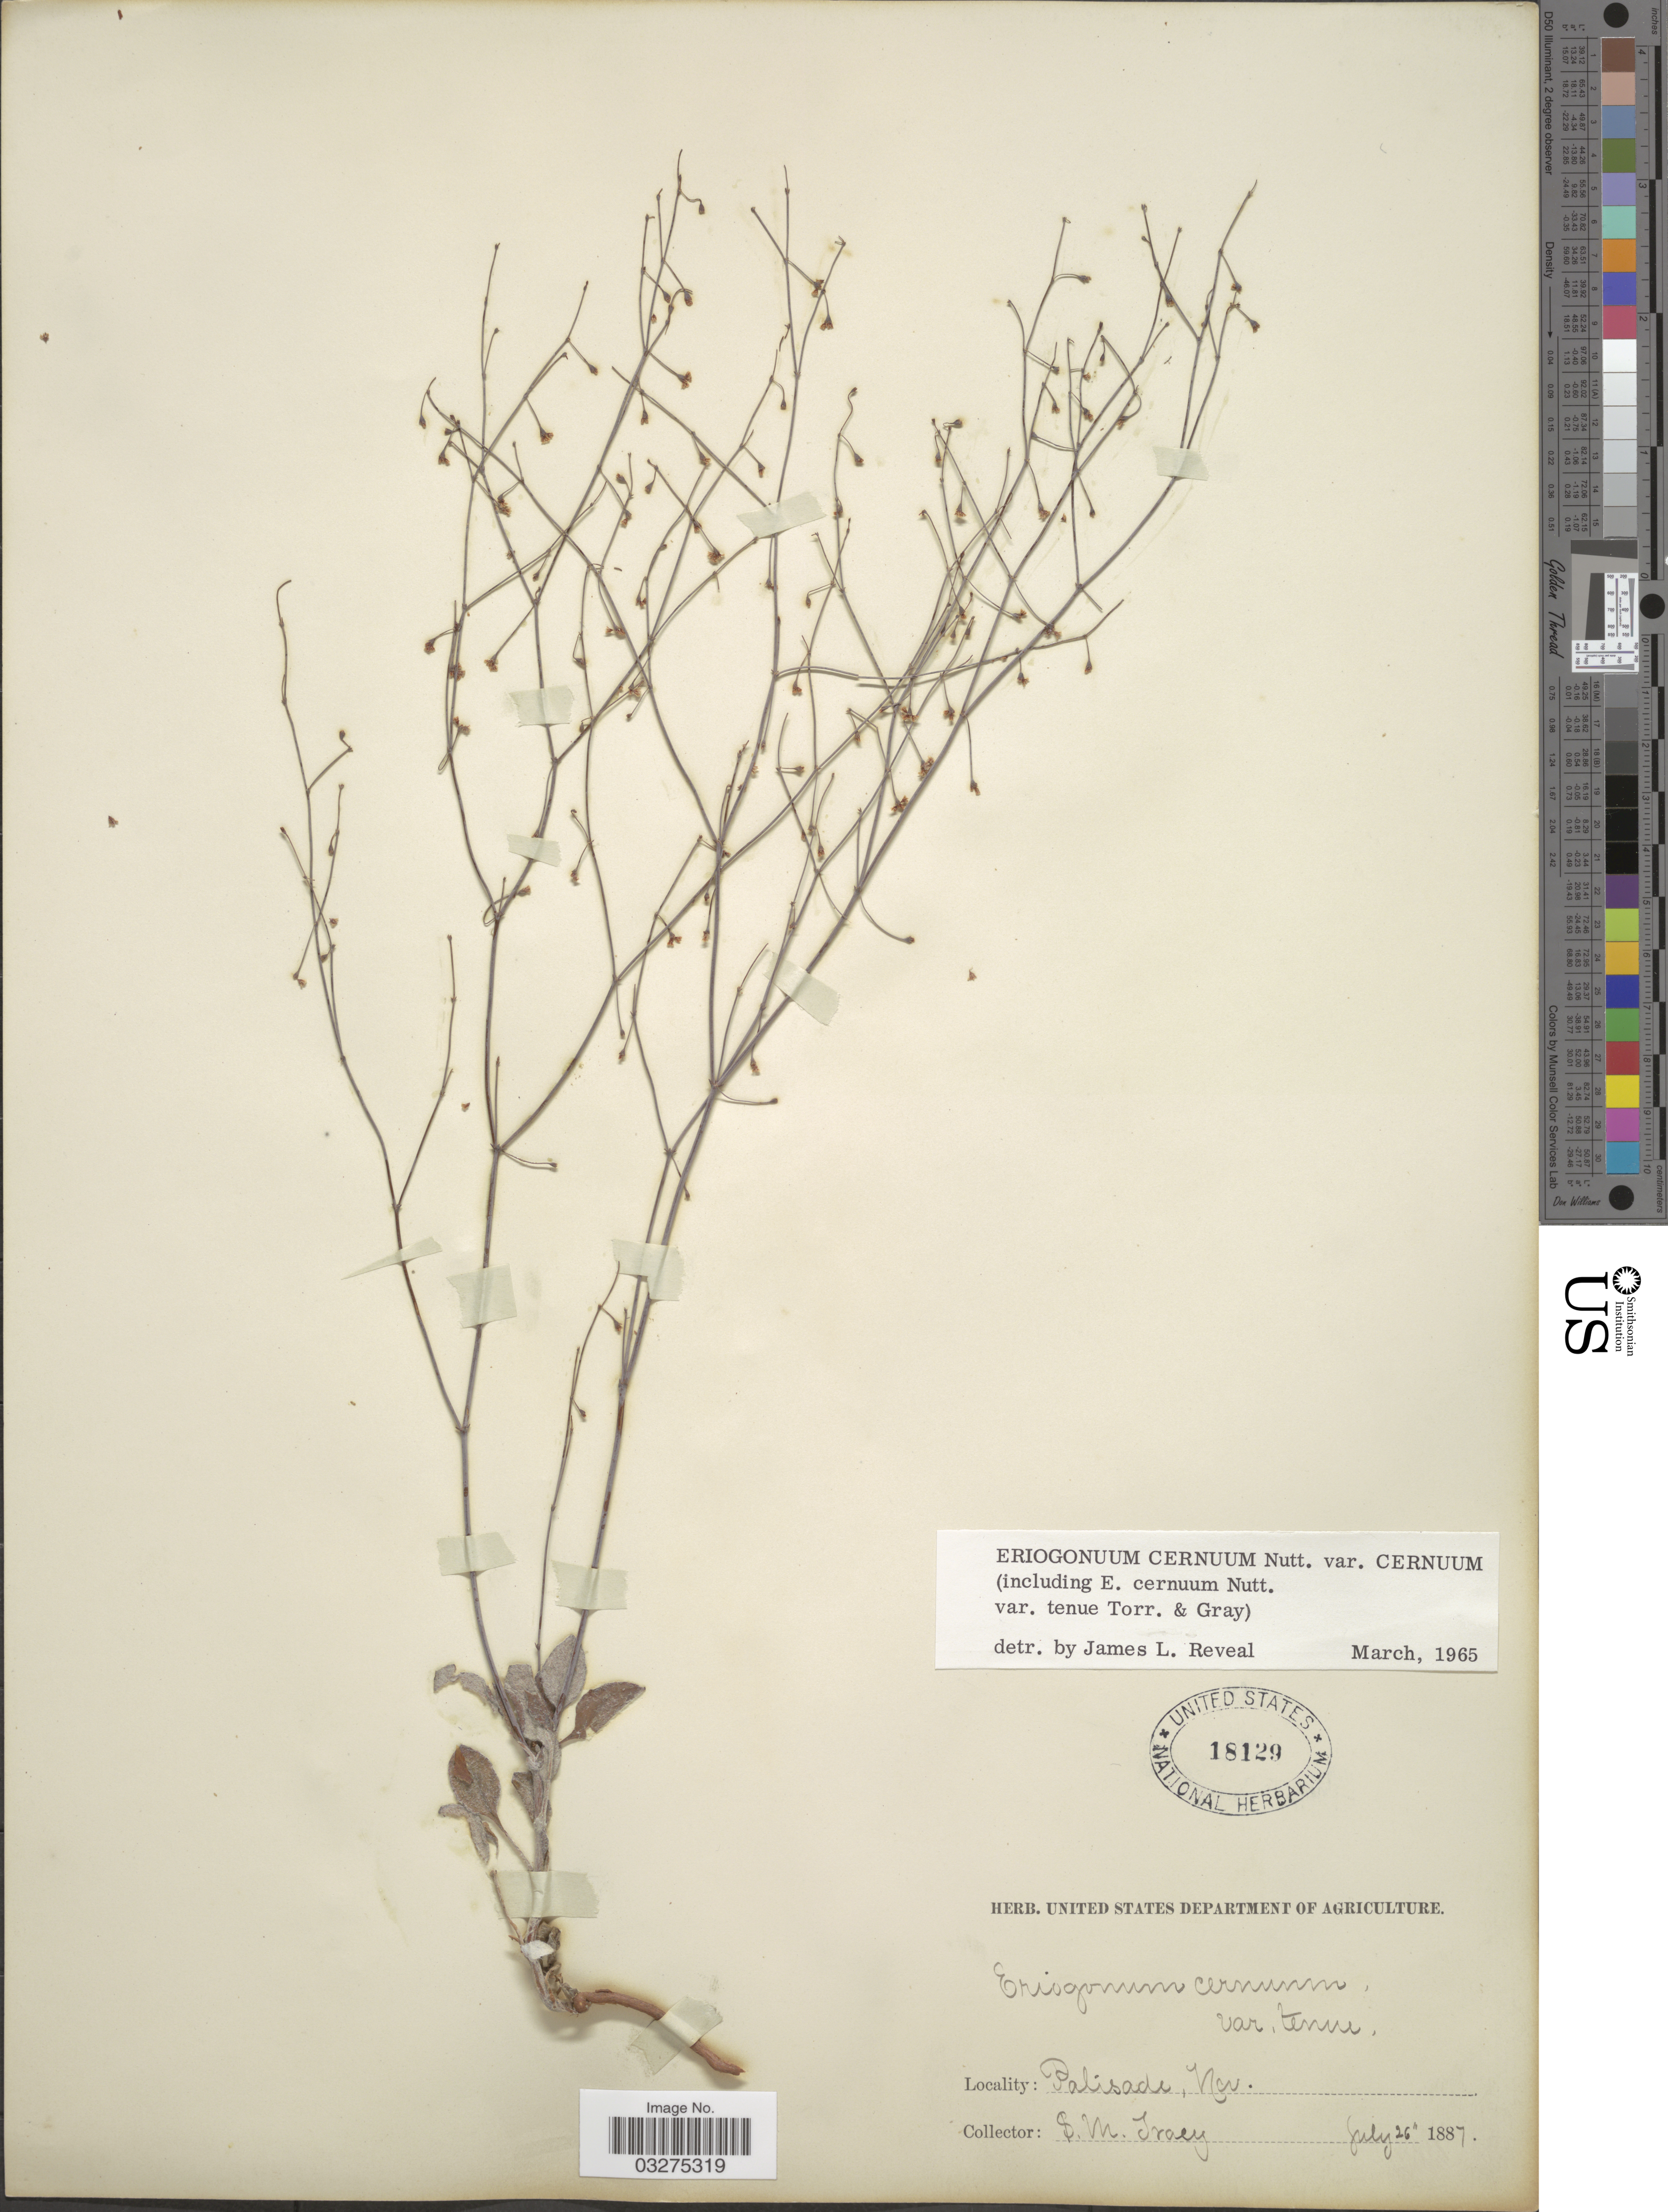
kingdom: Plantae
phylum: Tracheophyta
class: Magnoliopsida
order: Caryophyllales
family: Polygonaceae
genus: Eriogonum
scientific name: Eriogonum cernuum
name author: Nutt.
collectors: S. M. Tracy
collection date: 1887-07-26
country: United States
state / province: Nevada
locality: Palisade.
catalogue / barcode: US 18129